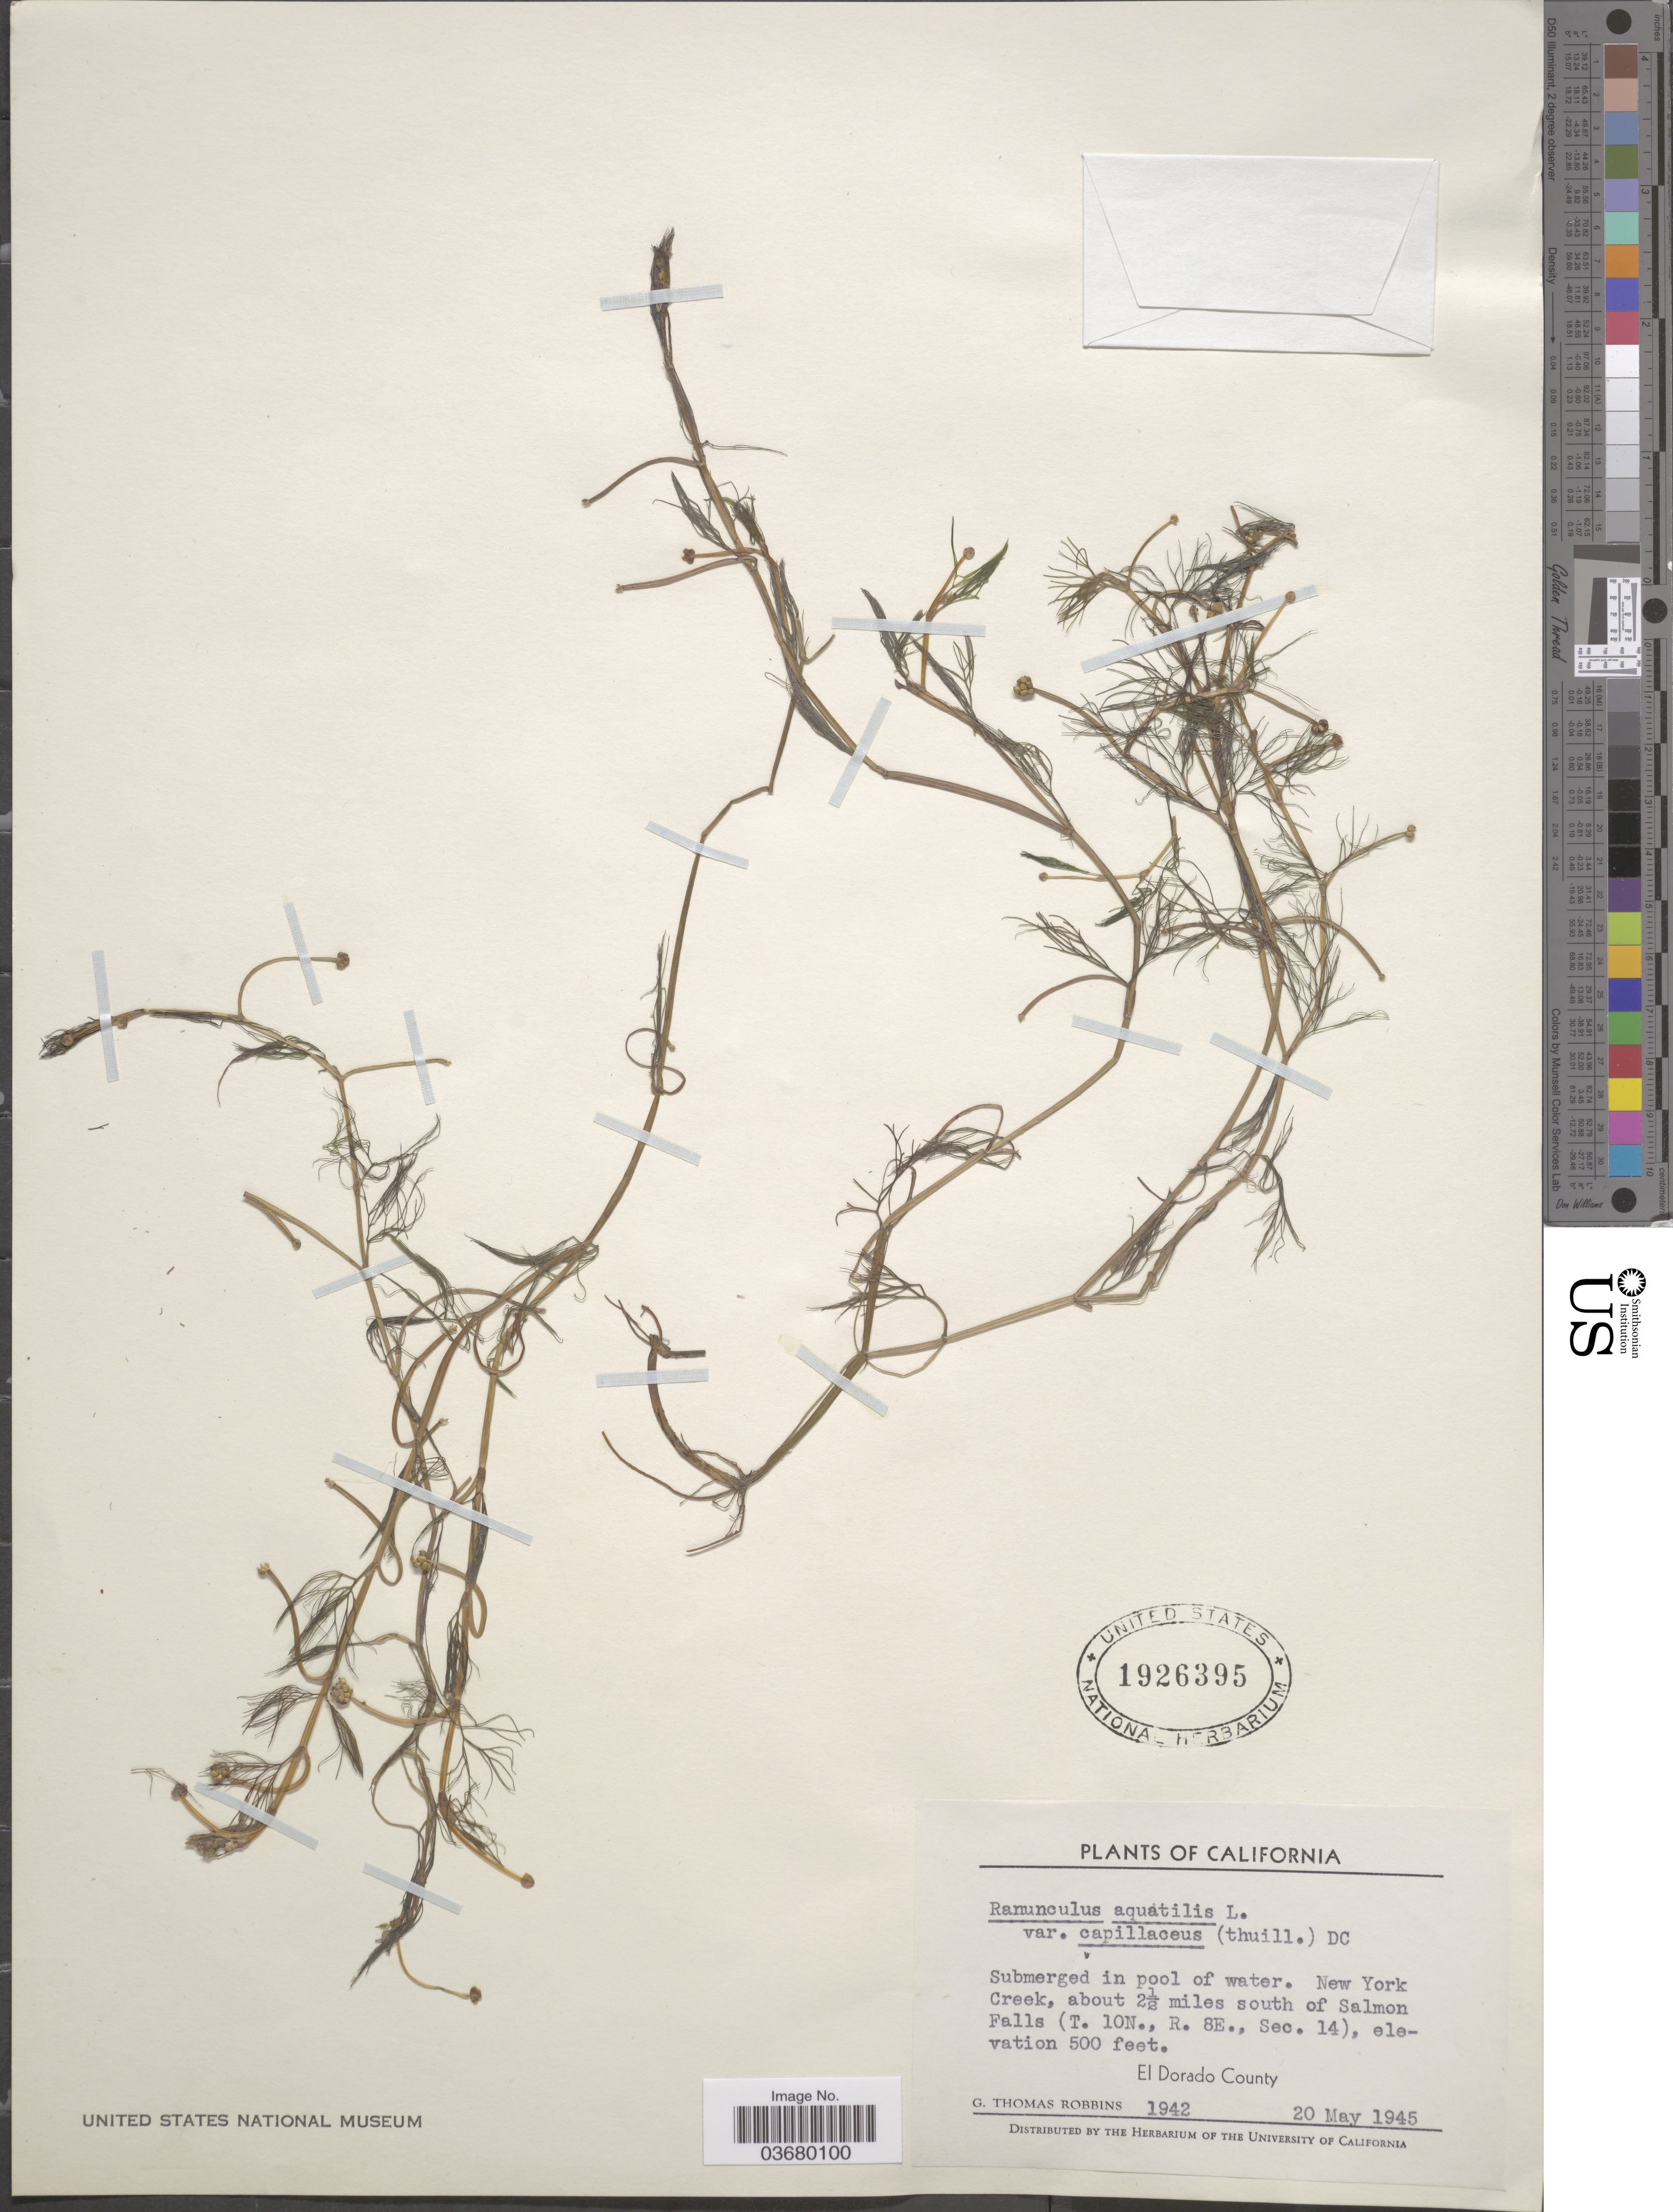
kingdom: Plantae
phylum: Tracheophyta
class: Magnoliopsida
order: Ranunculales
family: Ranunculaceae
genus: Ranunculus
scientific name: Ranunculus trichophyllus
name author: Chaix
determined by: Strong, Mark T., (BOT), Smithsonian Institution - National Museum of Natural History (UNITED STATES)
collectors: G. T. Robbins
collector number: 1942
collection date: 1945-05-20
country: United States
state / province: California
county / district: El Dorado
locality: New York Creek, about 2½ miles south of Salmon Falls (T. 10N., R. 8E,. Sec. 14). El Dorado County.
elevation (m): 152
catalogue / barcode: US 1926395